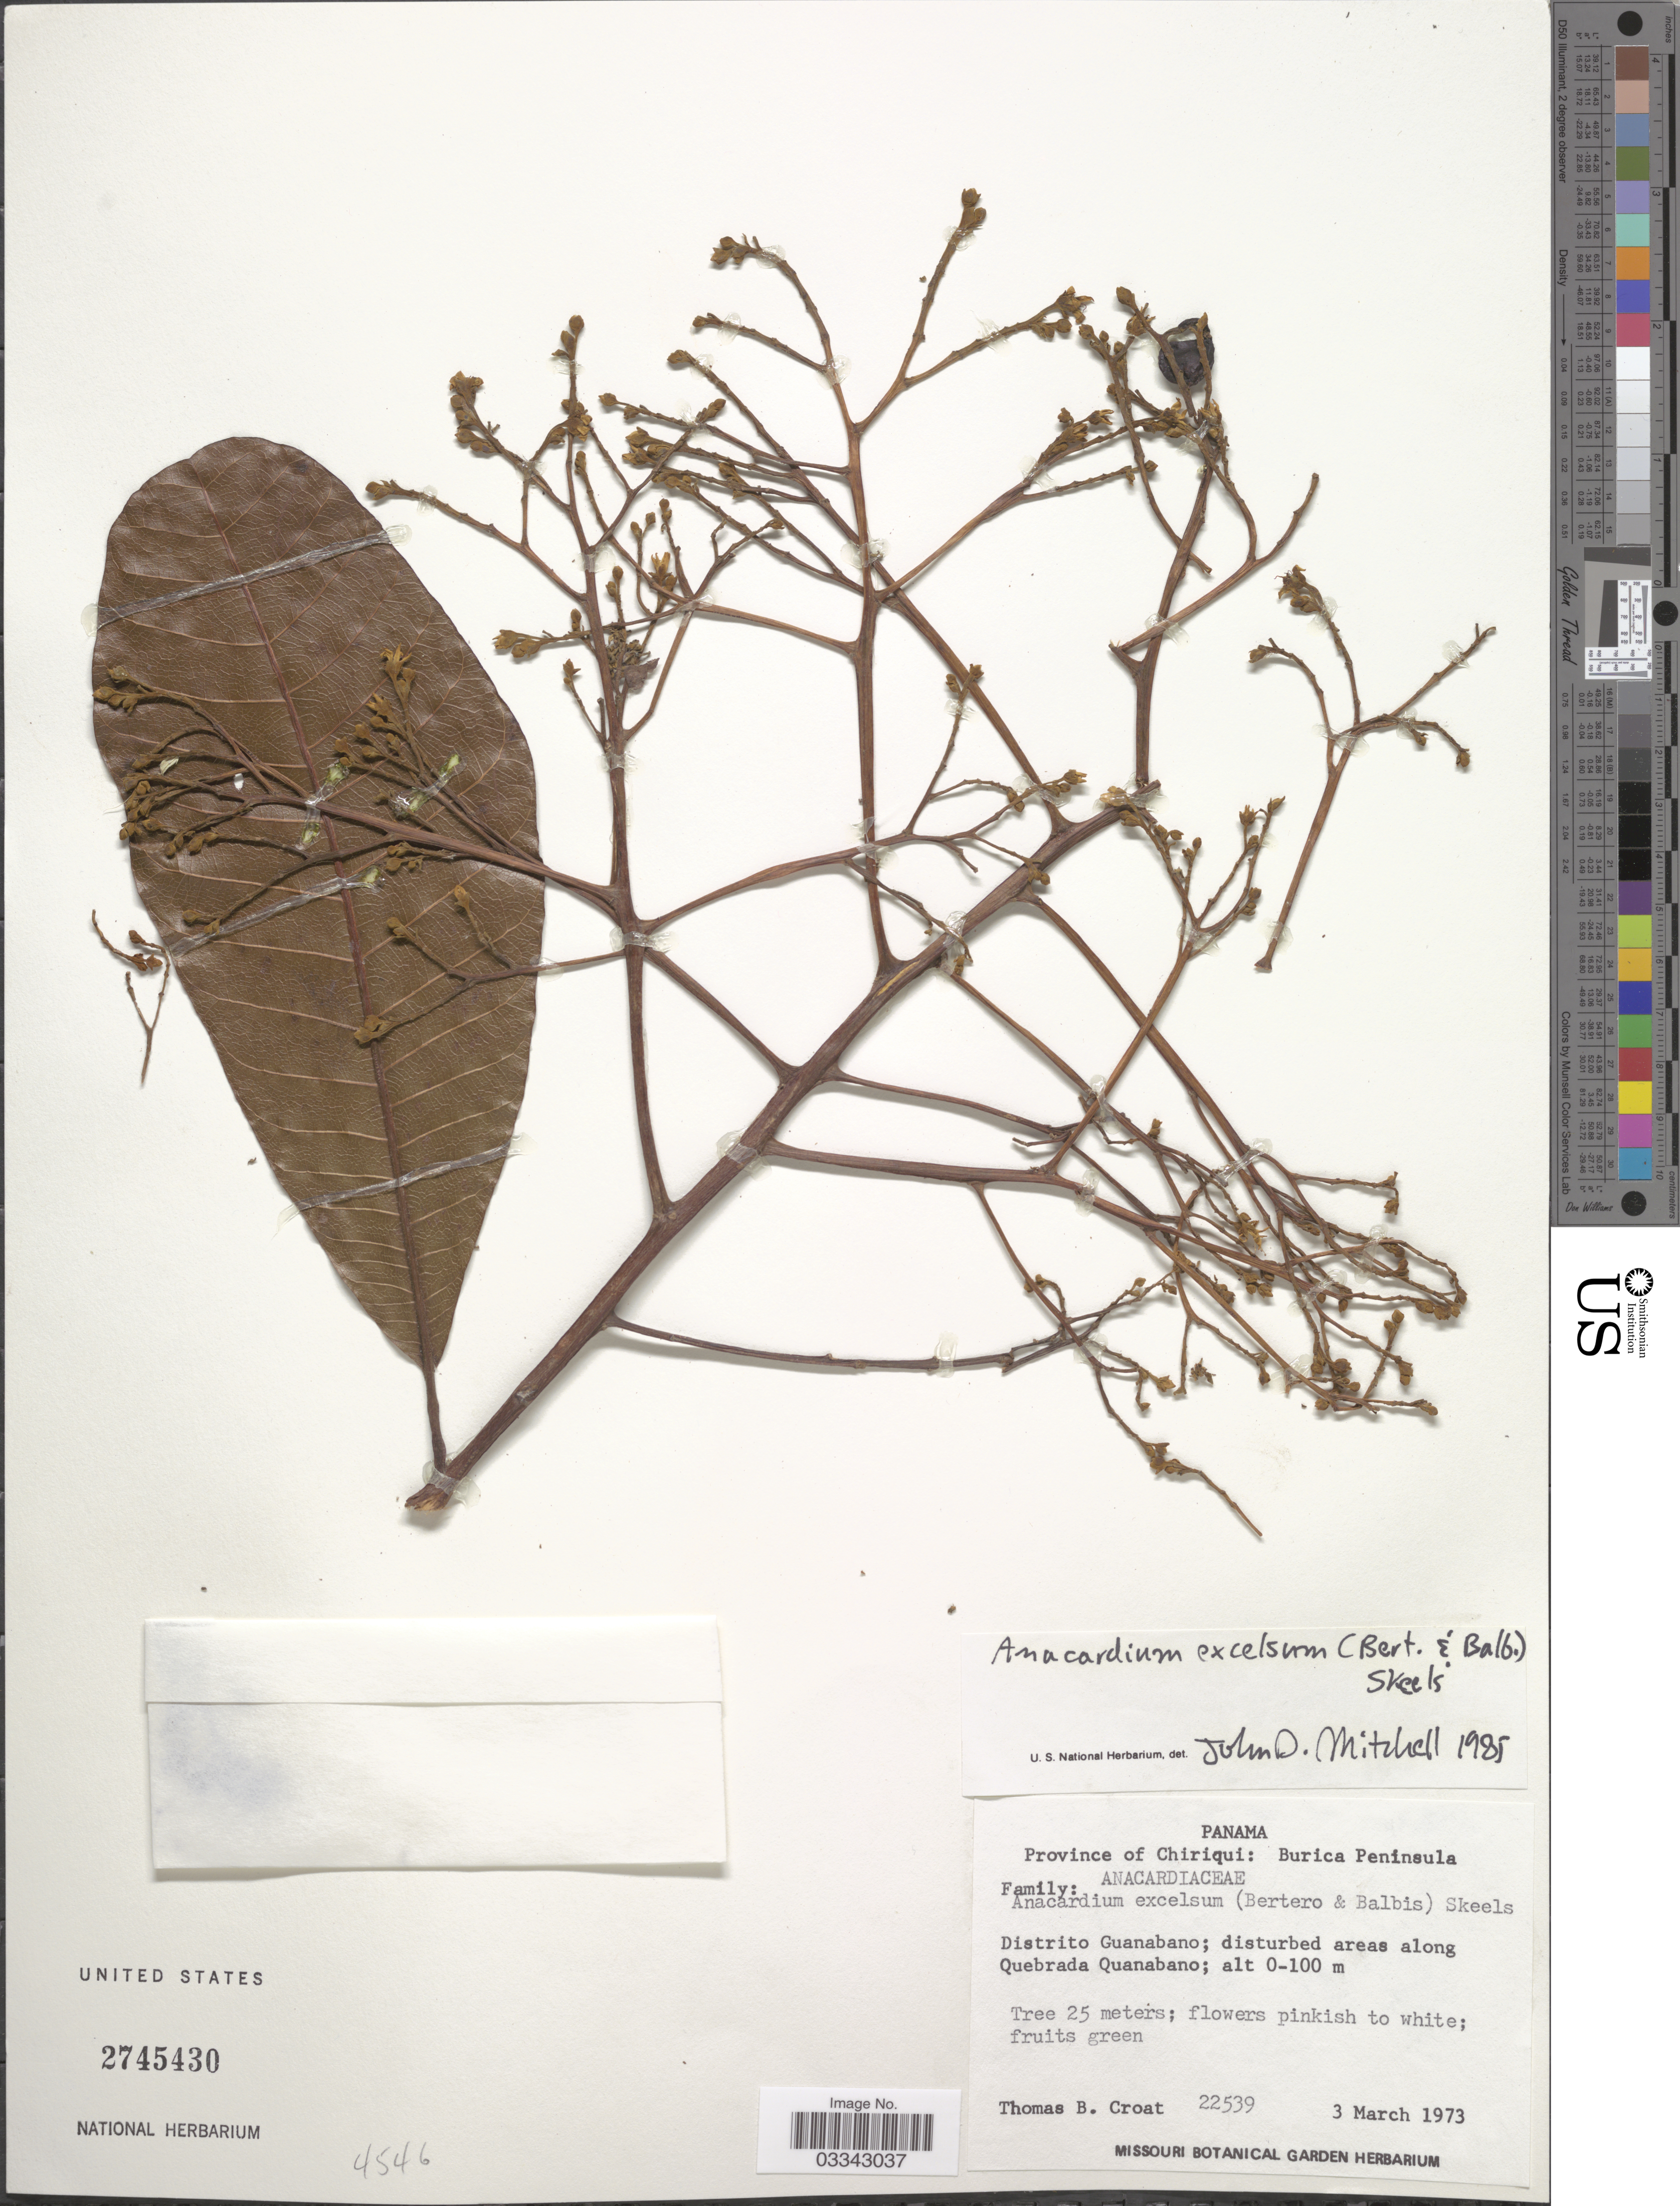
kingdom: Plantae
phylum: Tracheophyta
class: Magnoliopsida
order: Sapindales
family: Anacardiaceae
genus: Anacardium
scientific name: Anacardium excelsum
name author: (Kunth) Skeels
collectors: T. B. Croat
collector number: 22539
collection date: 1973-03-03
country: Panama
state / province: Chiriqui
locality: Burica Peninsula. Distrito Guanabano; disturbed areas along Quebrada Quanabano.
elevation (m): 0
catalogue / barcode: US 2745430